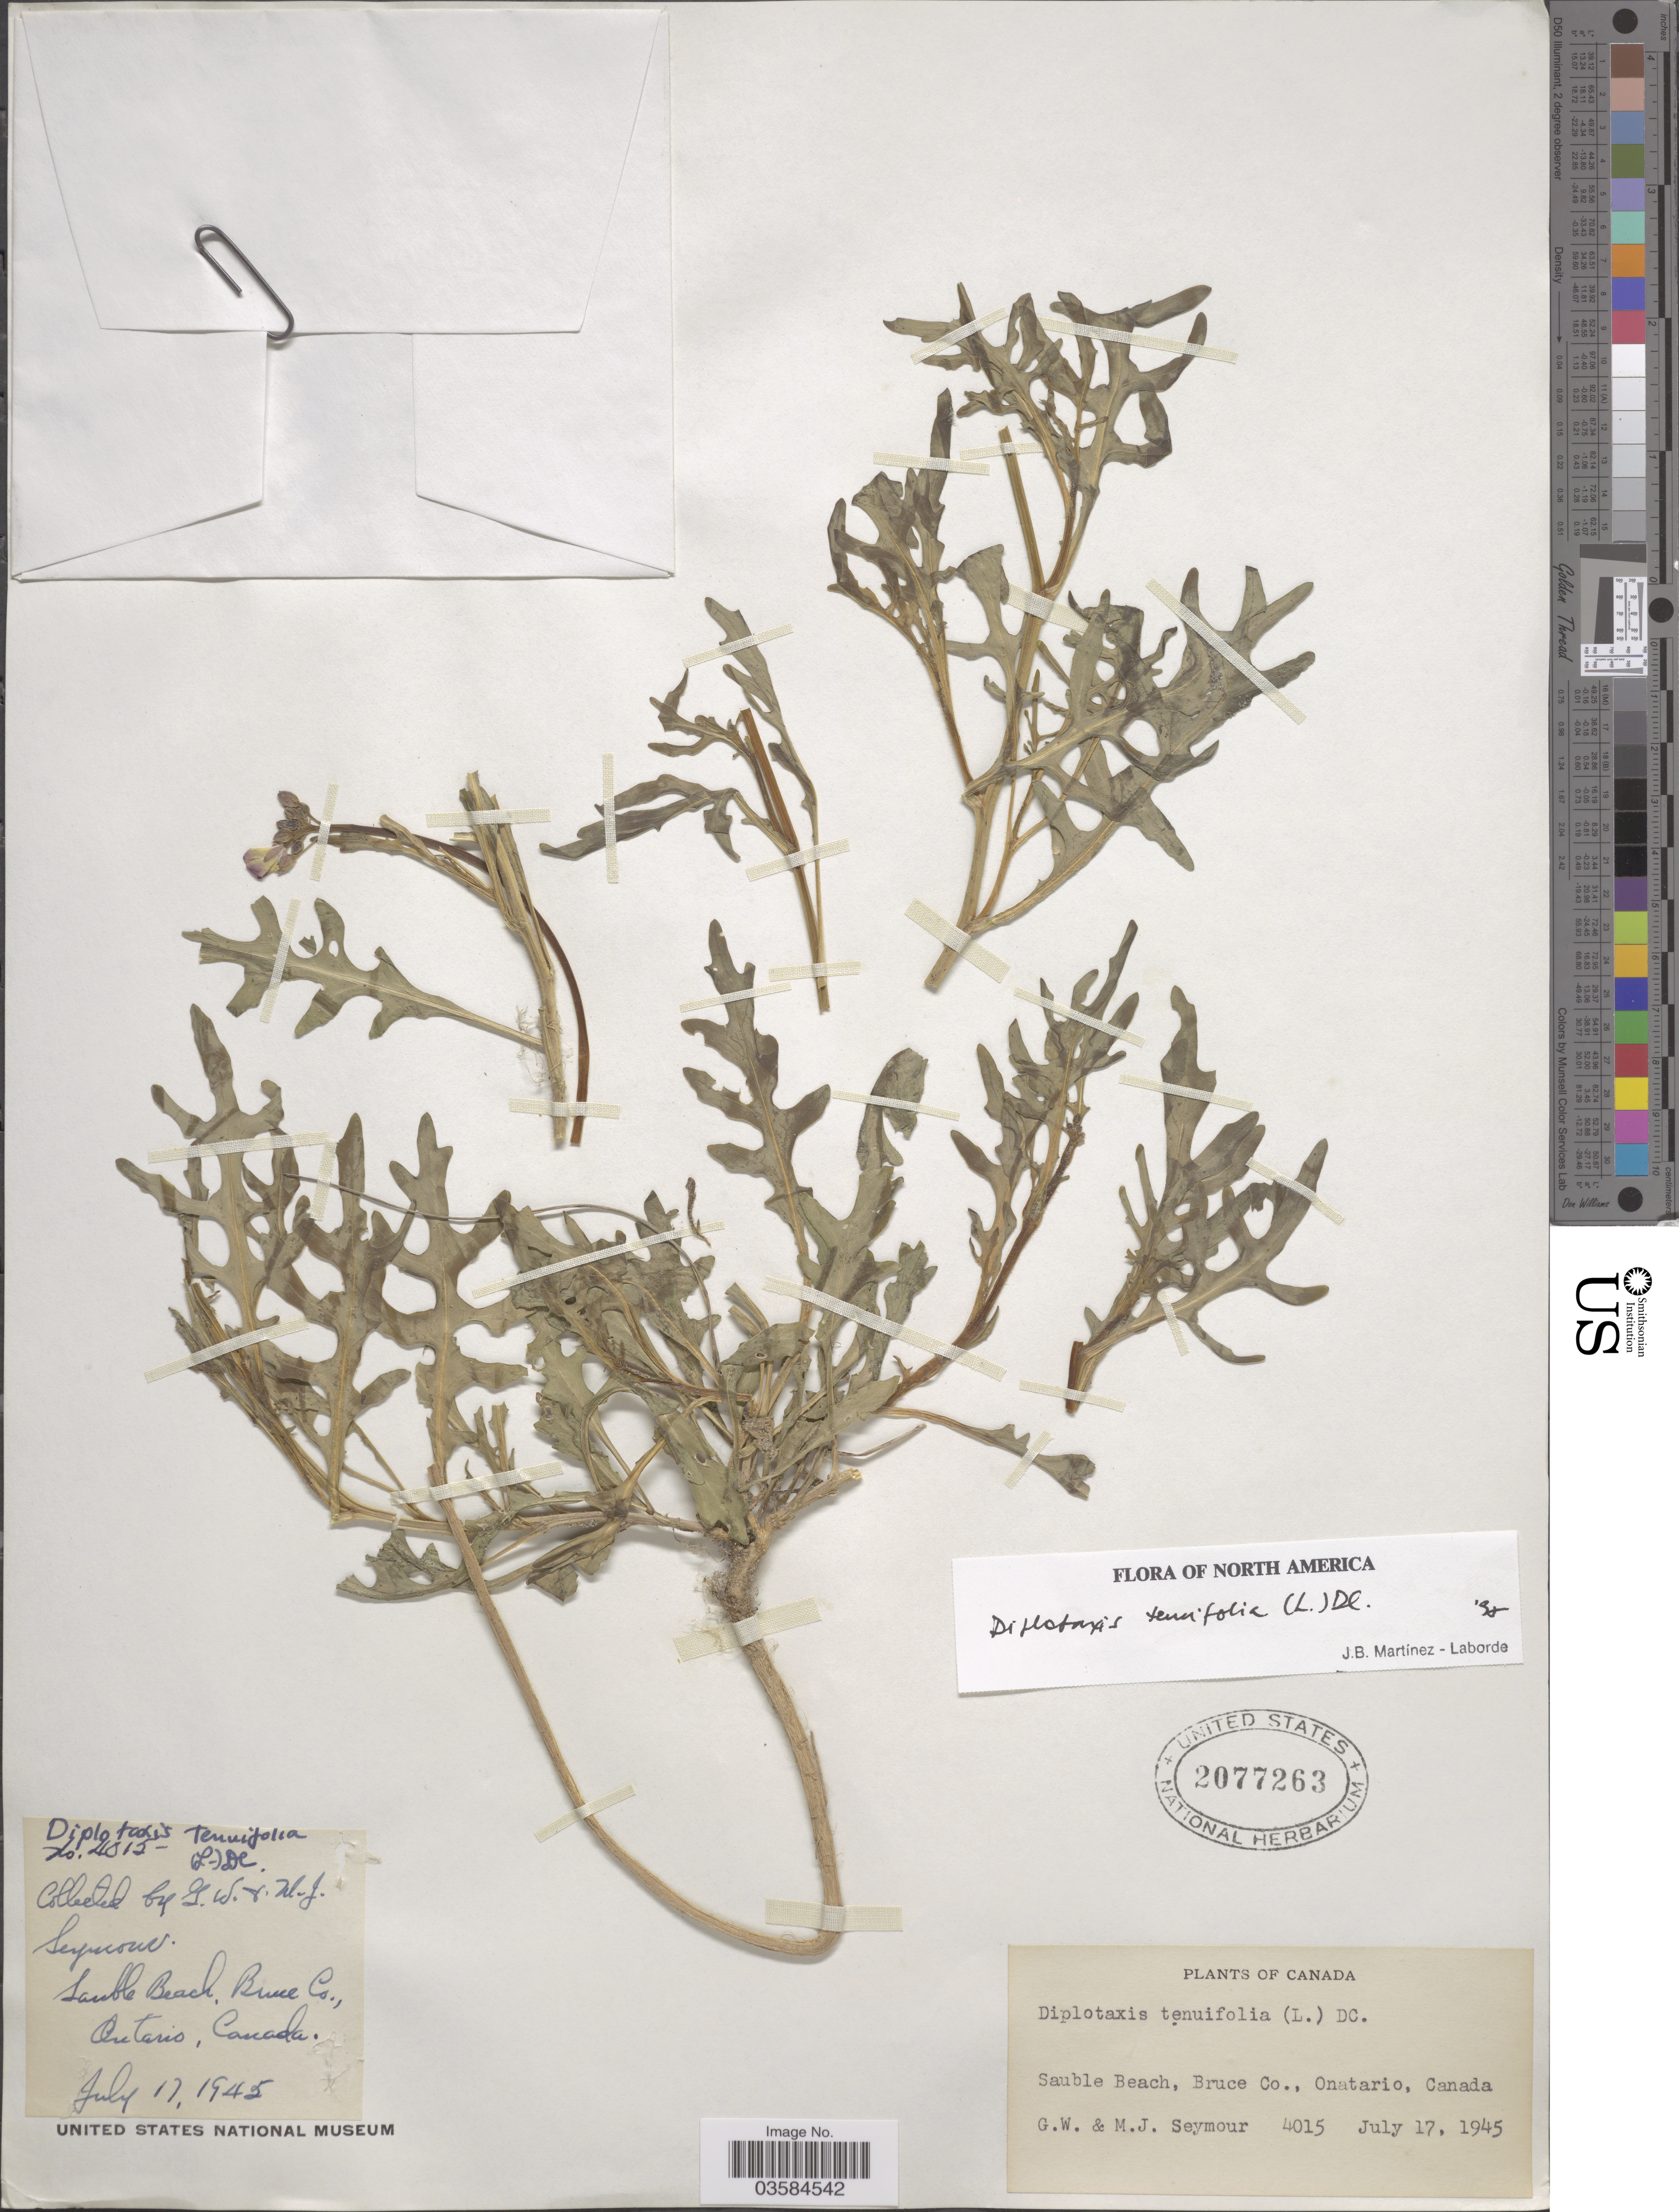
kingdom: Plantae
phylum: Tracheophyta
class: Magnoliopsida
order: Brassicales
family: Brassicaceae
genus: Diplotaxis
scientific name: Diplotaxis tenuifolia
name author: (L.) DC.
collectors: G. Seymour & M. Seymour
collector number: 4015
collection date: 1945-07-17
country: Canada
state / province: Ontario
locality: Sauble Beach, Bruce Co.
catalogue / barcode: US 2077263